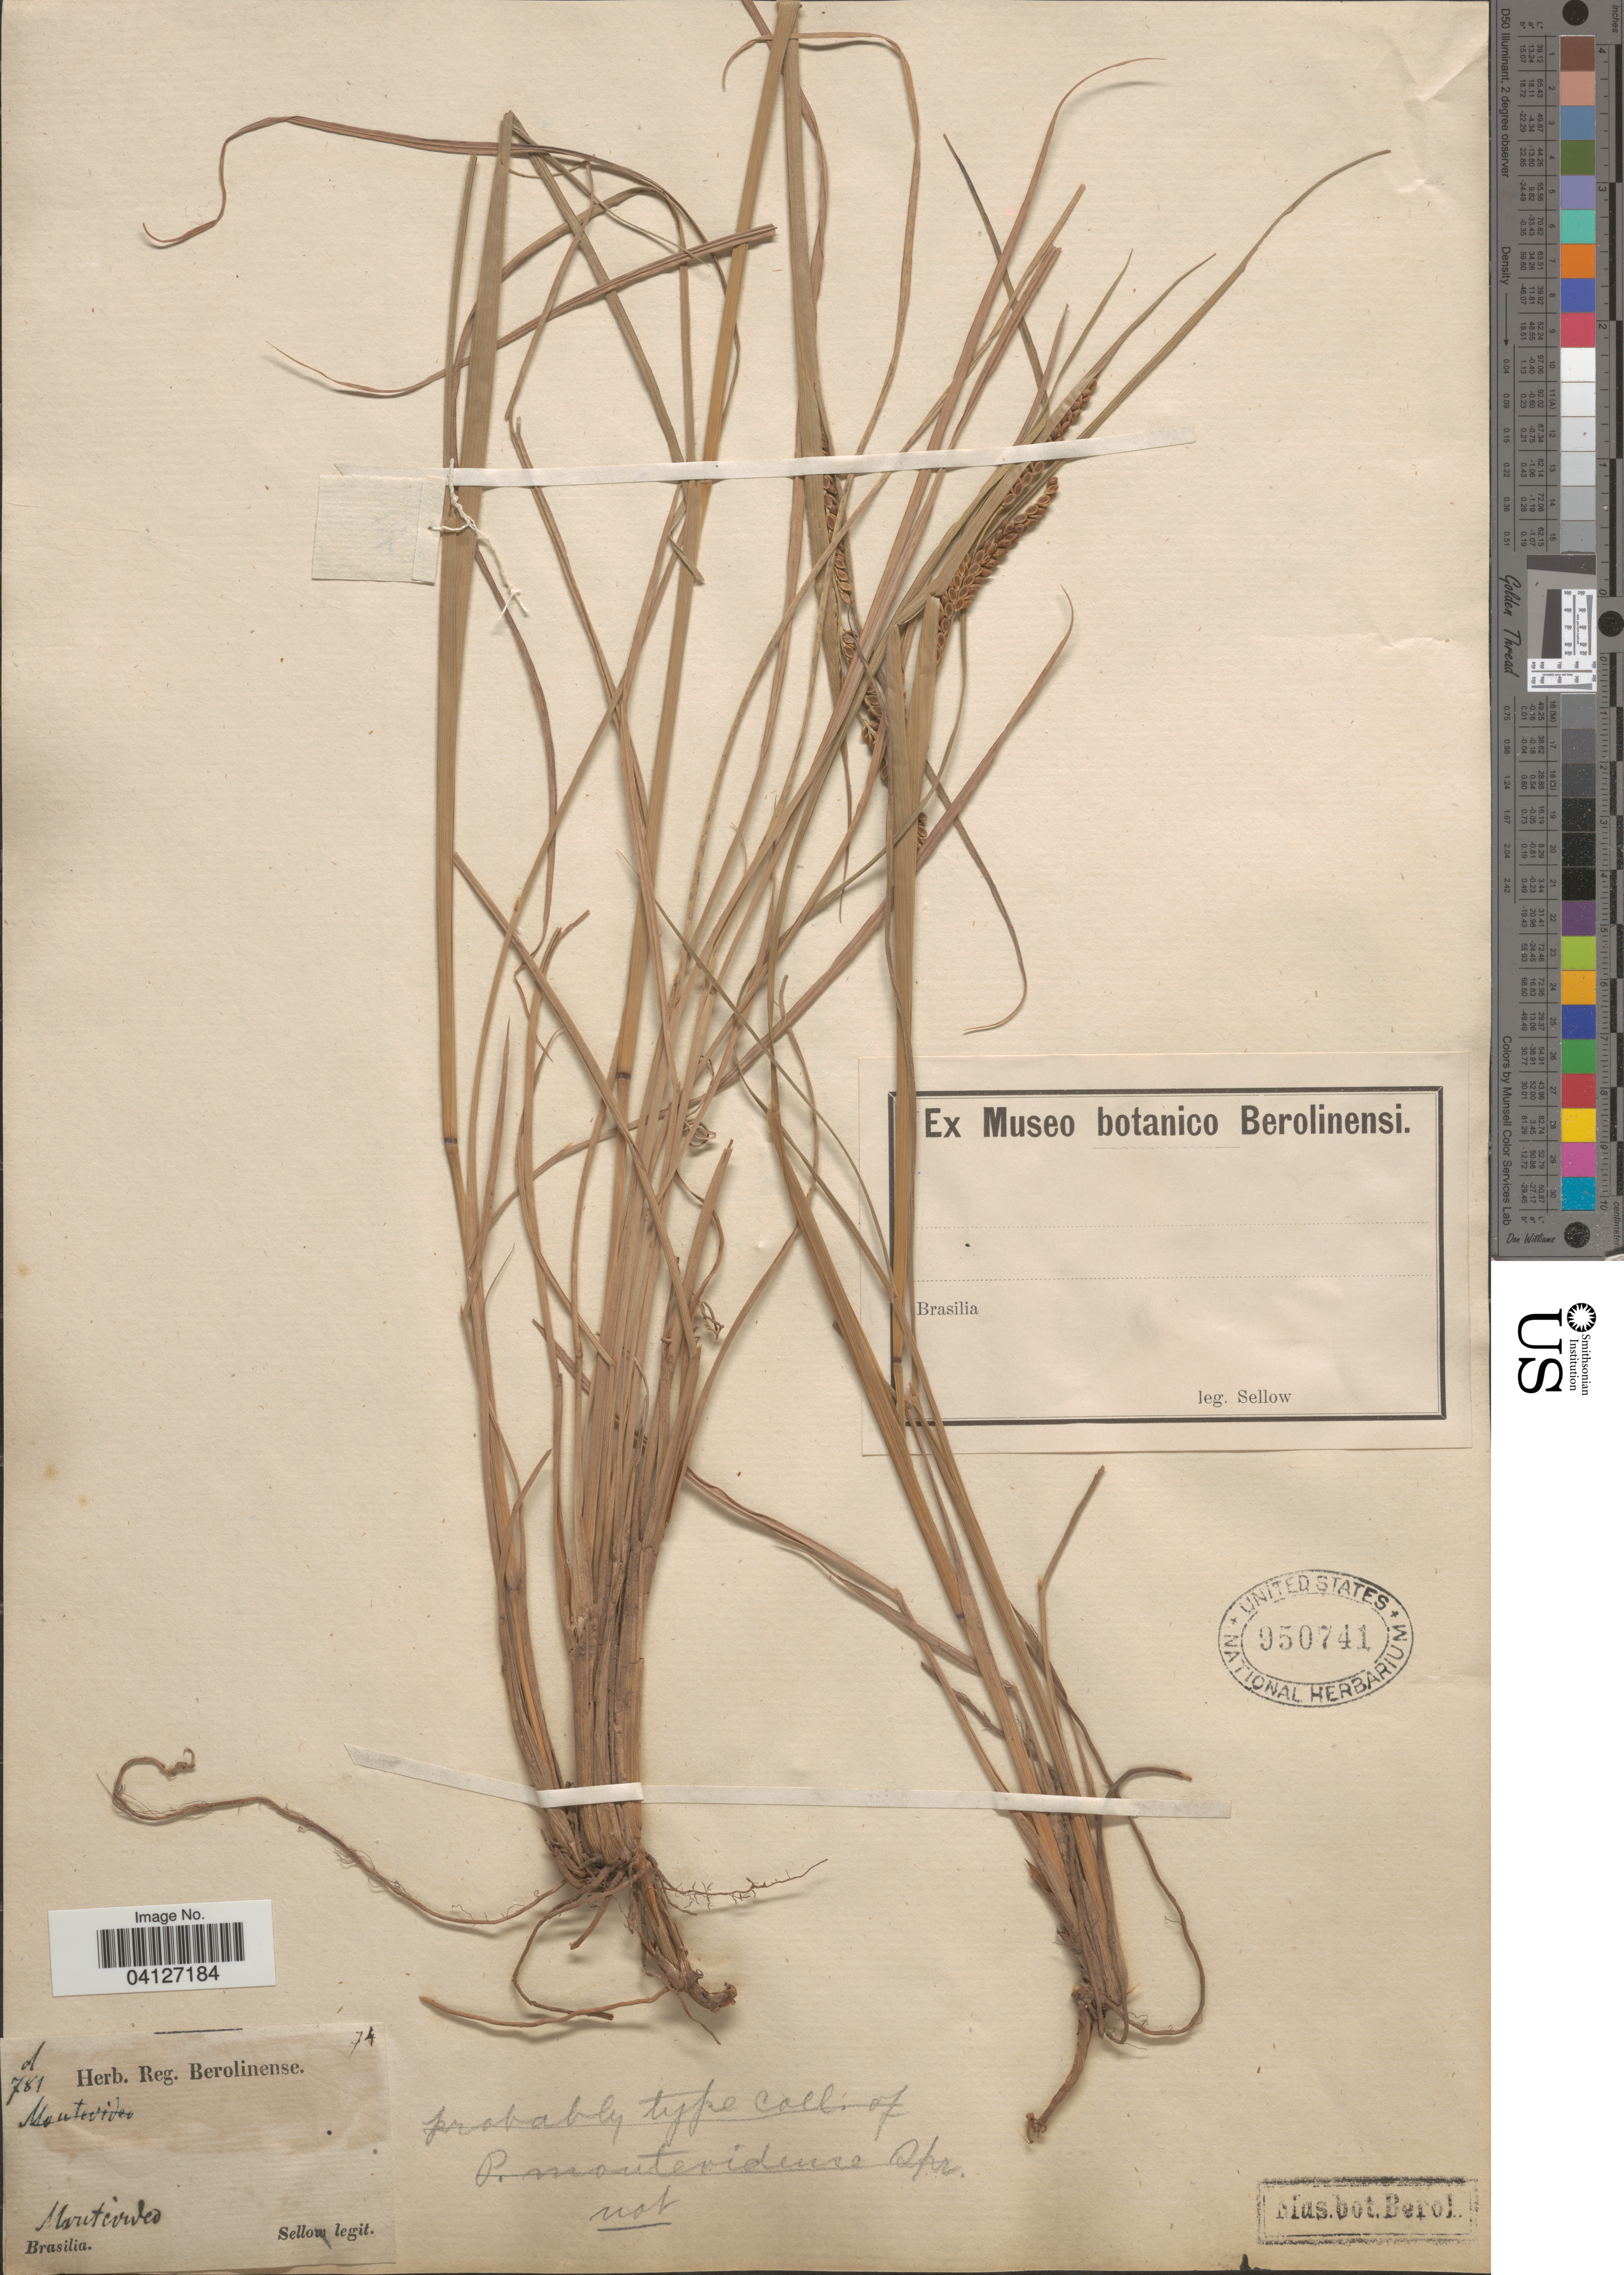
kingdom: Plantae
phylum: Tracheophyta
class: Liliopsida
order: Poales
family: Poaceae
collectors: -. Sellow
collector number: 781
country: Uruguay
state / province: Montevideo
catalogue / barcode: US 950741